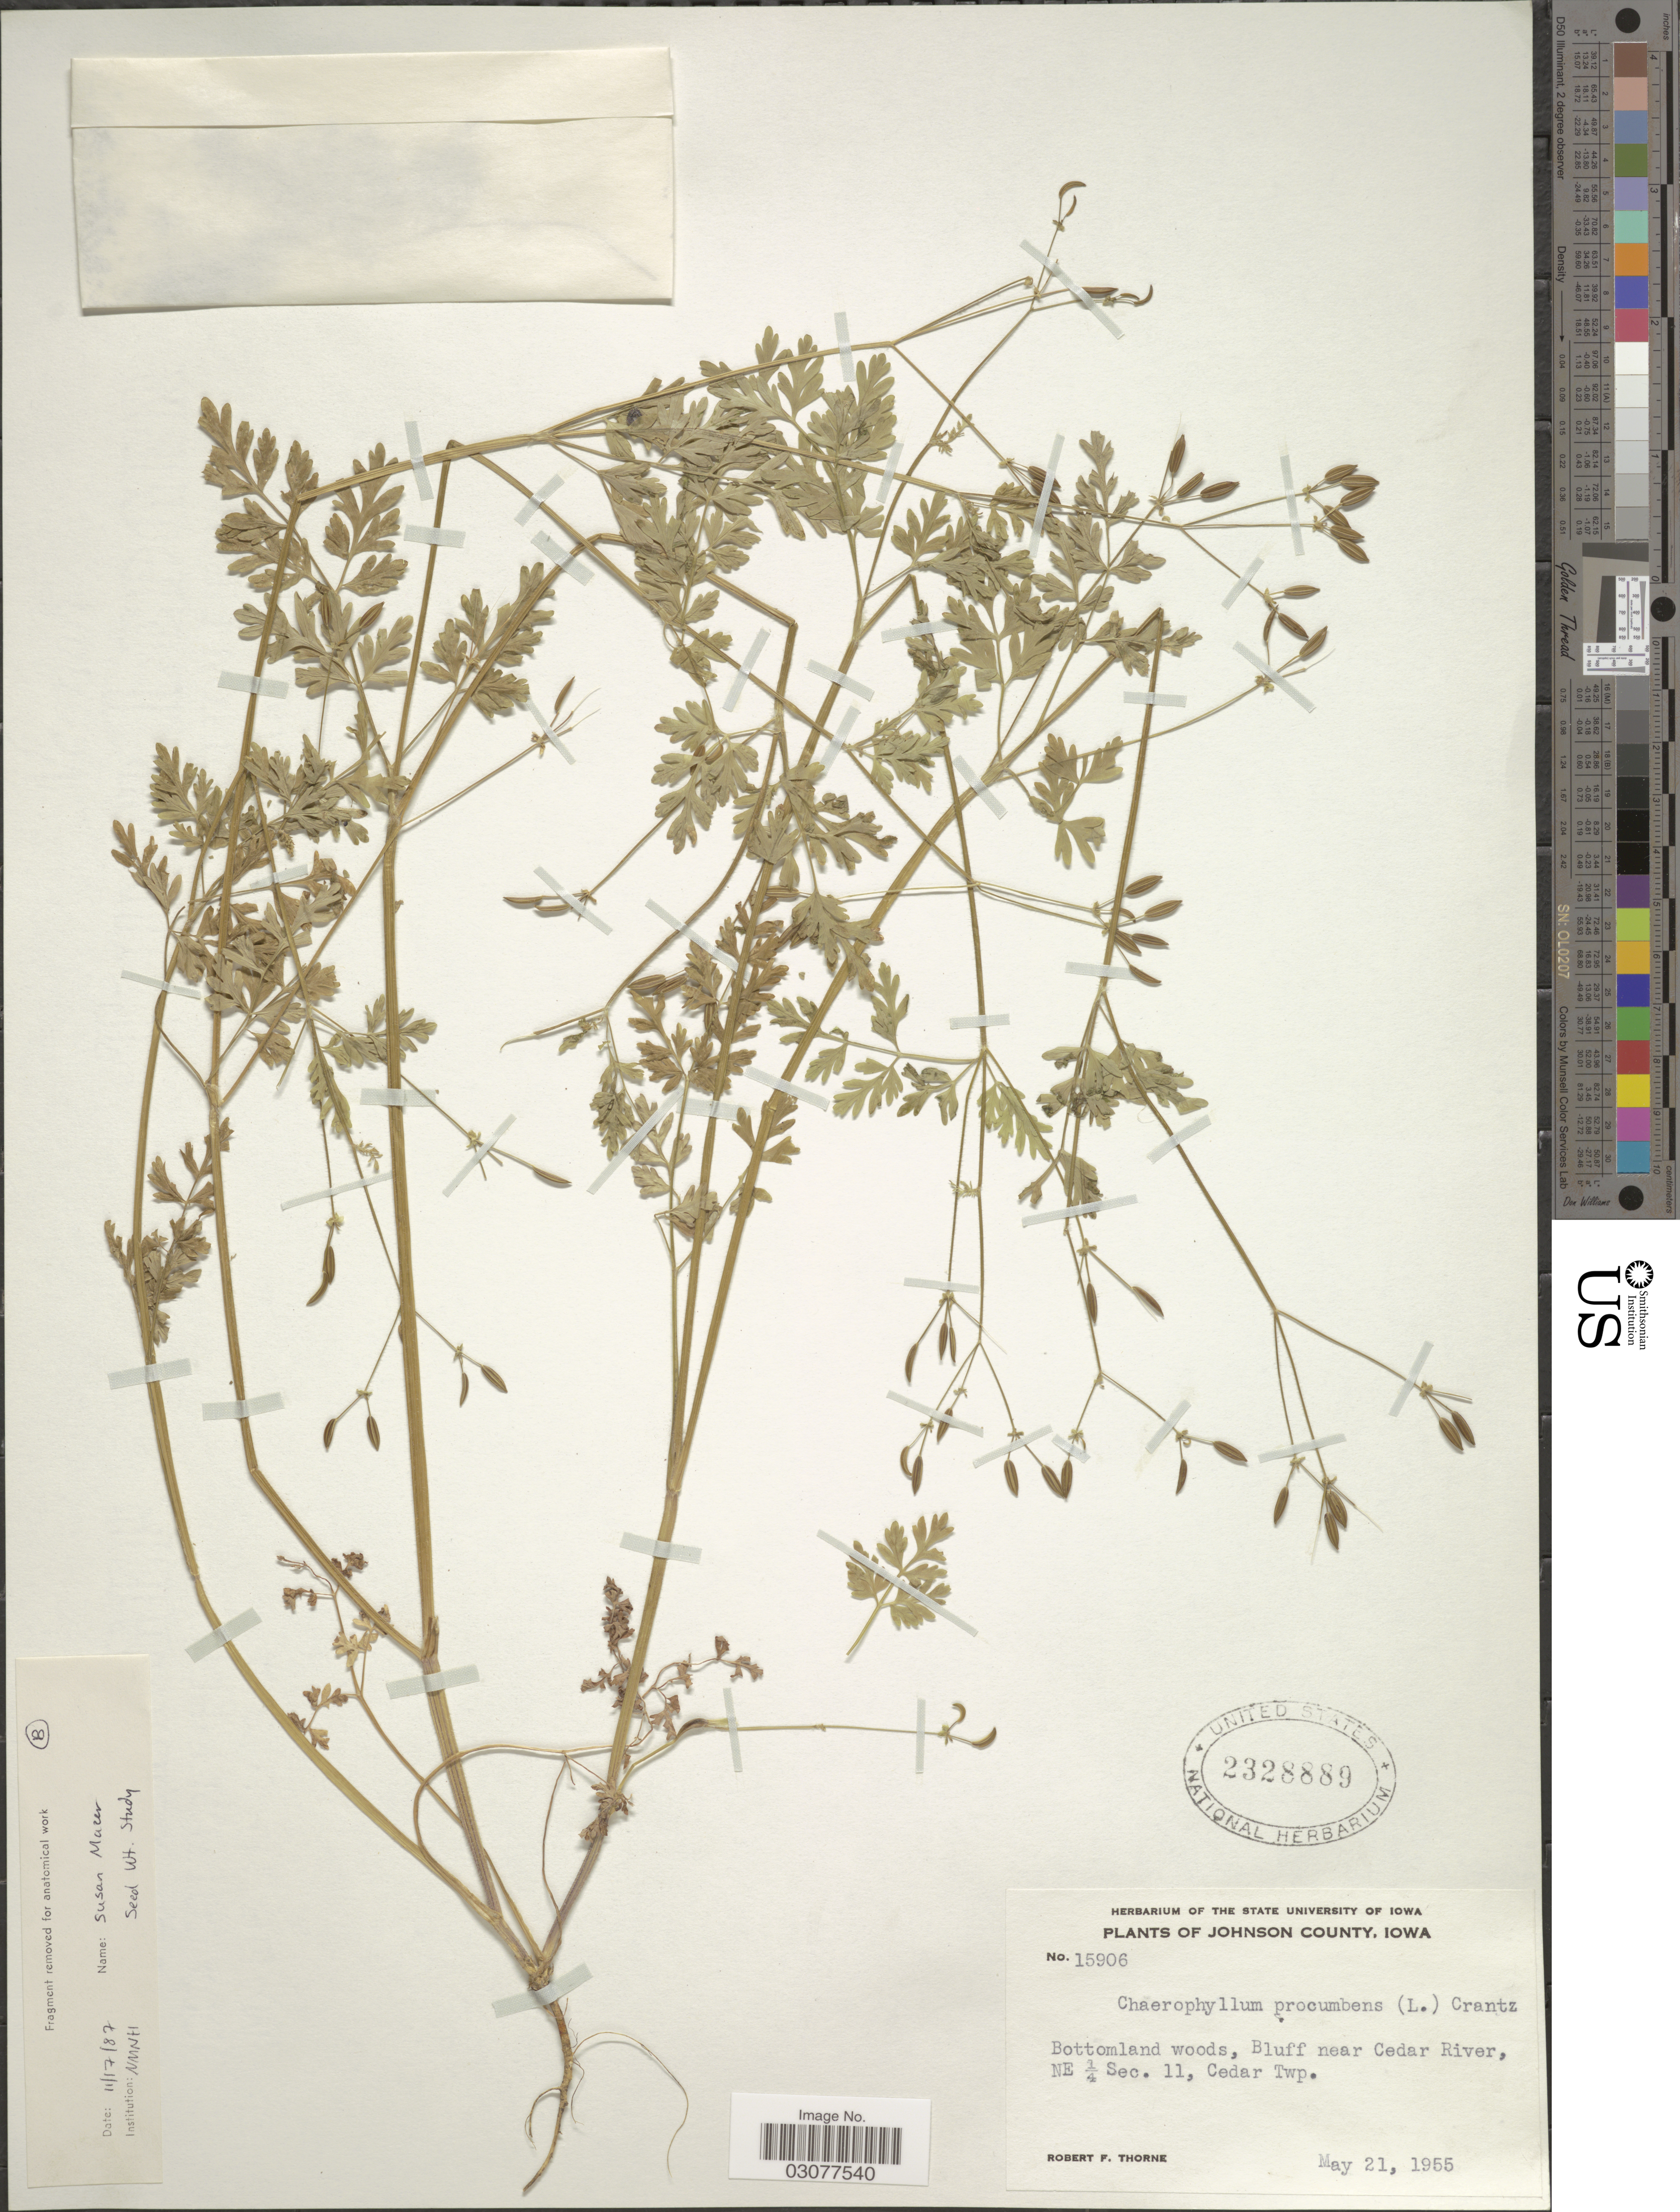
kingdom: Plantae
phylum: Tracheophyta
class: Magnoliopsida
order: Apiales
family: Apiaceae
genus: Chaerophyllum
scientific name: Chaerophyllum procumbens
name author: (L.) Crantz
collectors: R. F. Thorne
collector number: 15906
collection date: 1955-05-21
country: United States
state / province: Iowa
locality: Johnson County, Bottomland woods, Bluff near Cedar River, NE ¼ Sec. 11, Cedar Twp.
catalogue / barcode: US 2328889